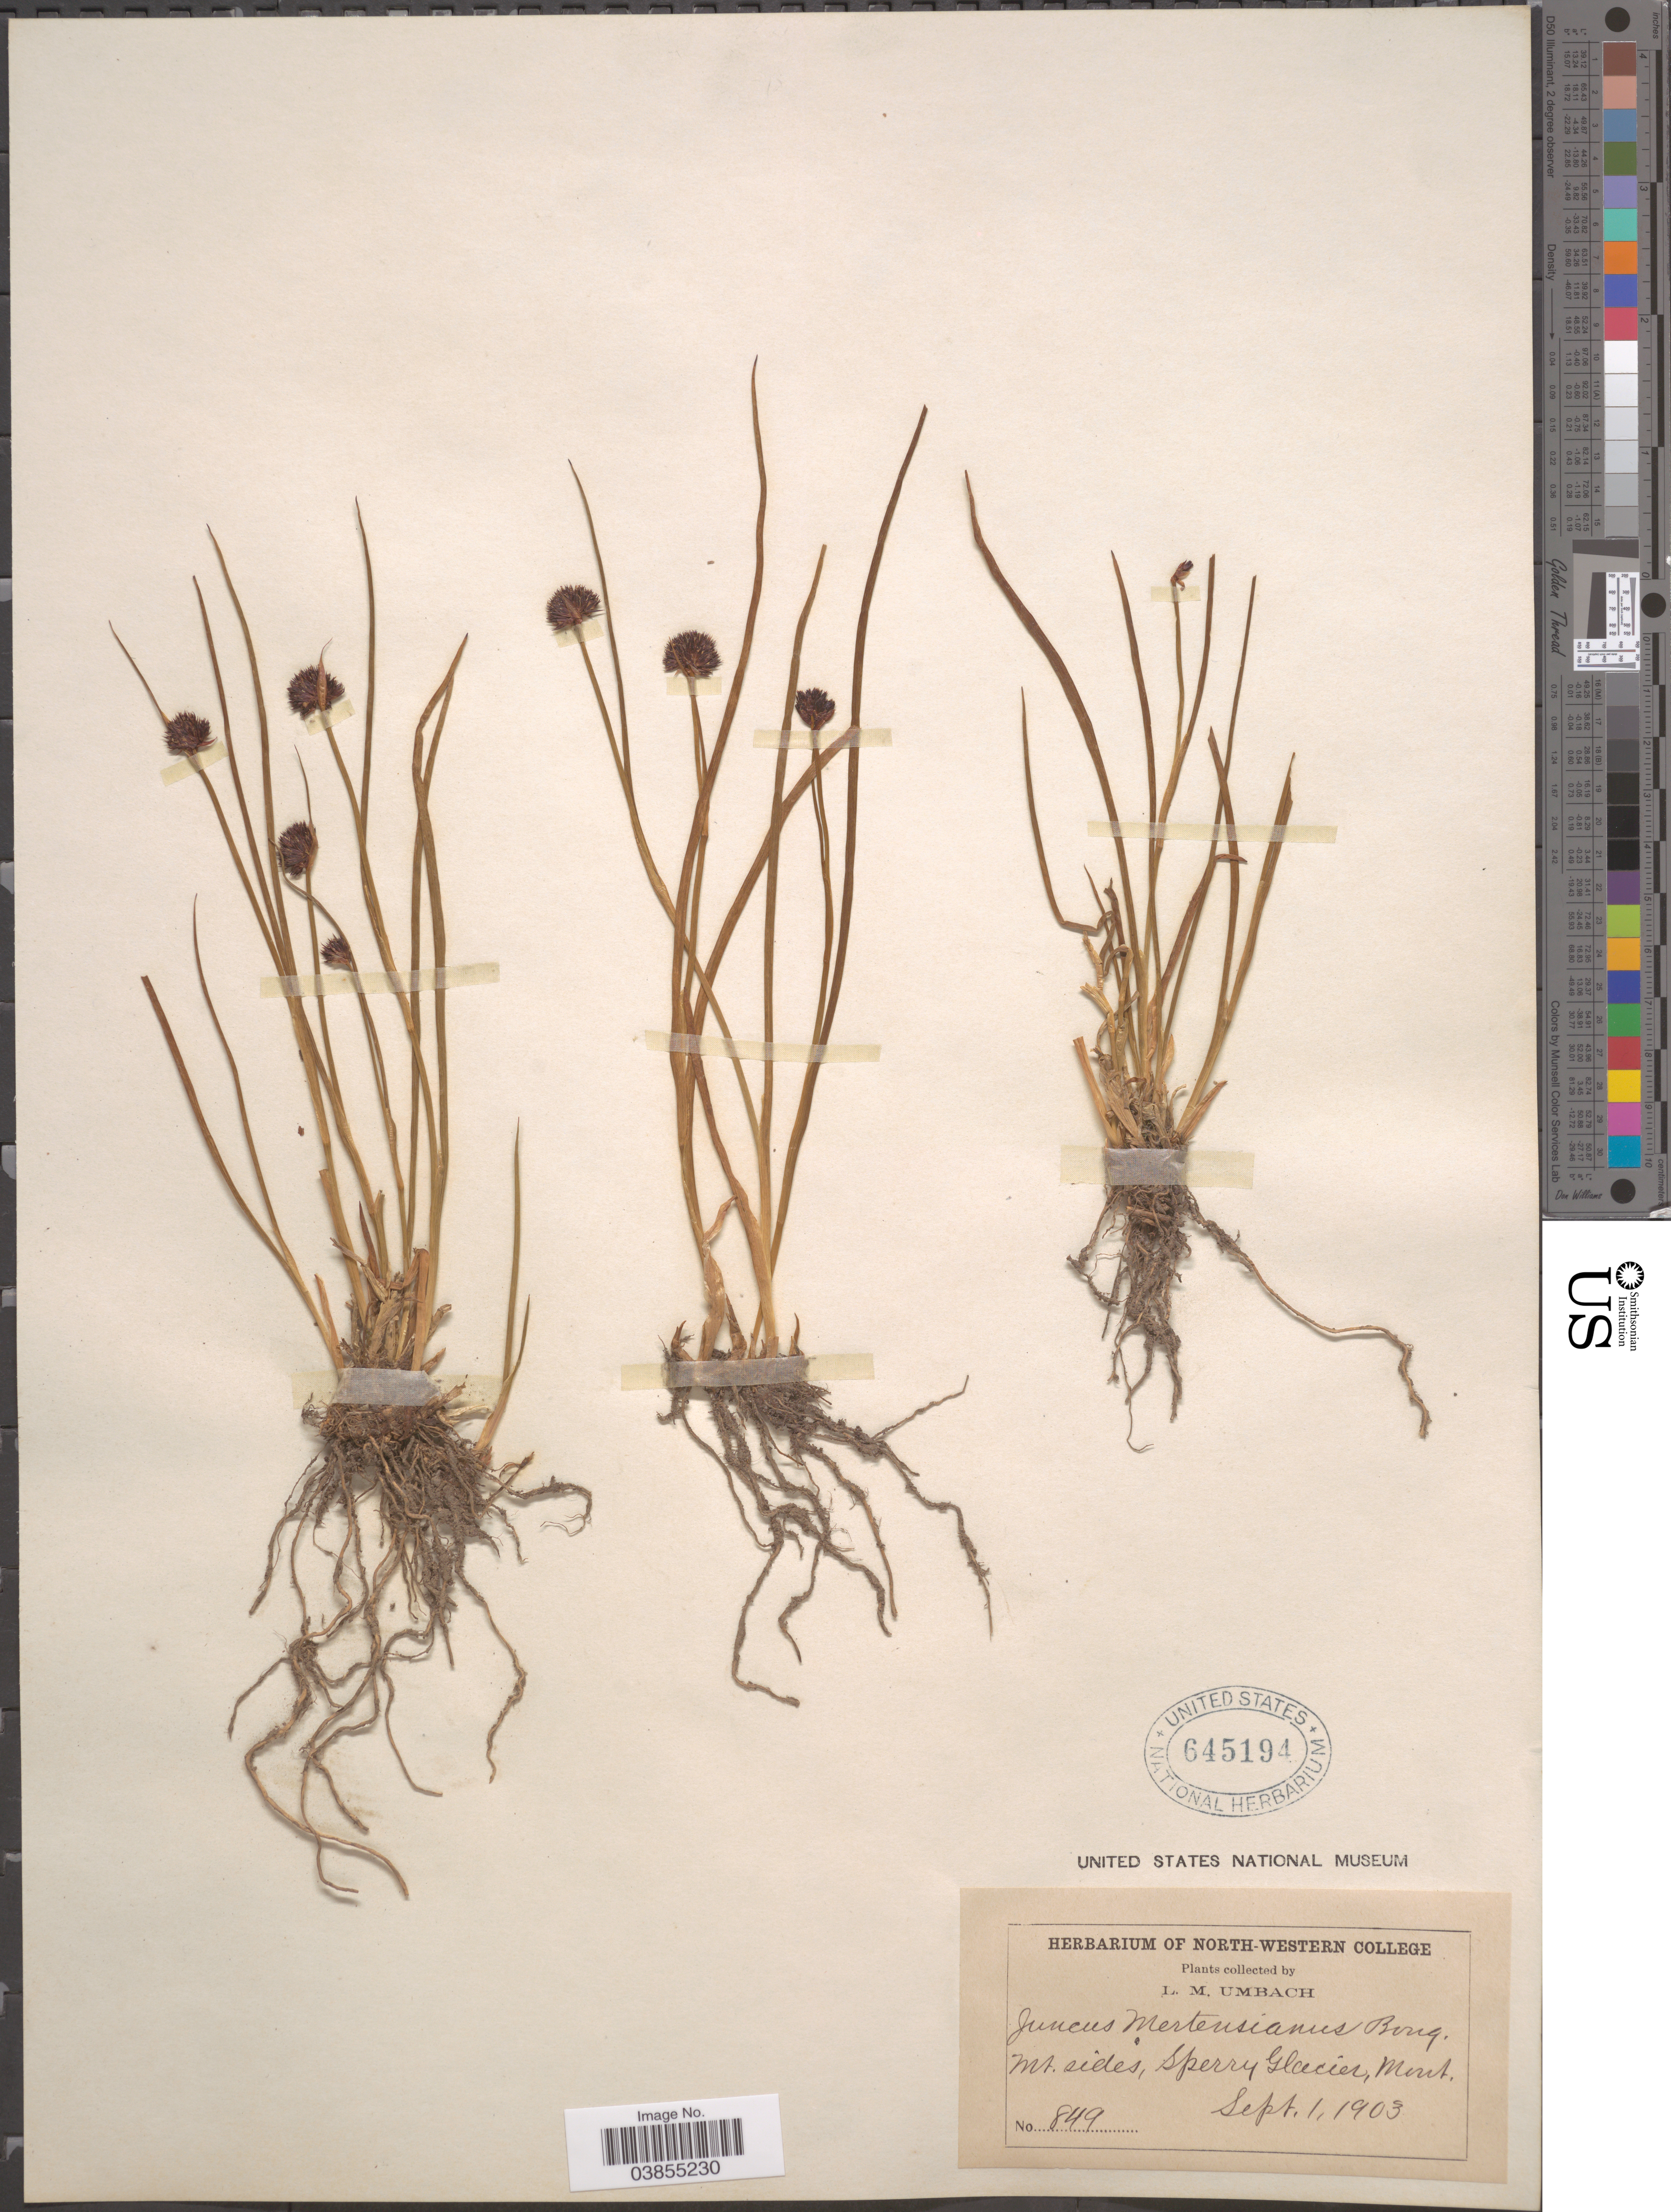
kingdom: Plantae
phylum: Tracheophyta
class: Liliopsida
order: Poales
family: Juncaceae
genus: Juncus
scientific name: Juncus mertensianus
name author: Bong.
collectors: L. M. Umbach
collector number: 849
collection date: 1903-09-01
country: United States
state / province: Montana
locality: Mt. sides, Sperry Glacier.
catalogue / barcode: US 645194